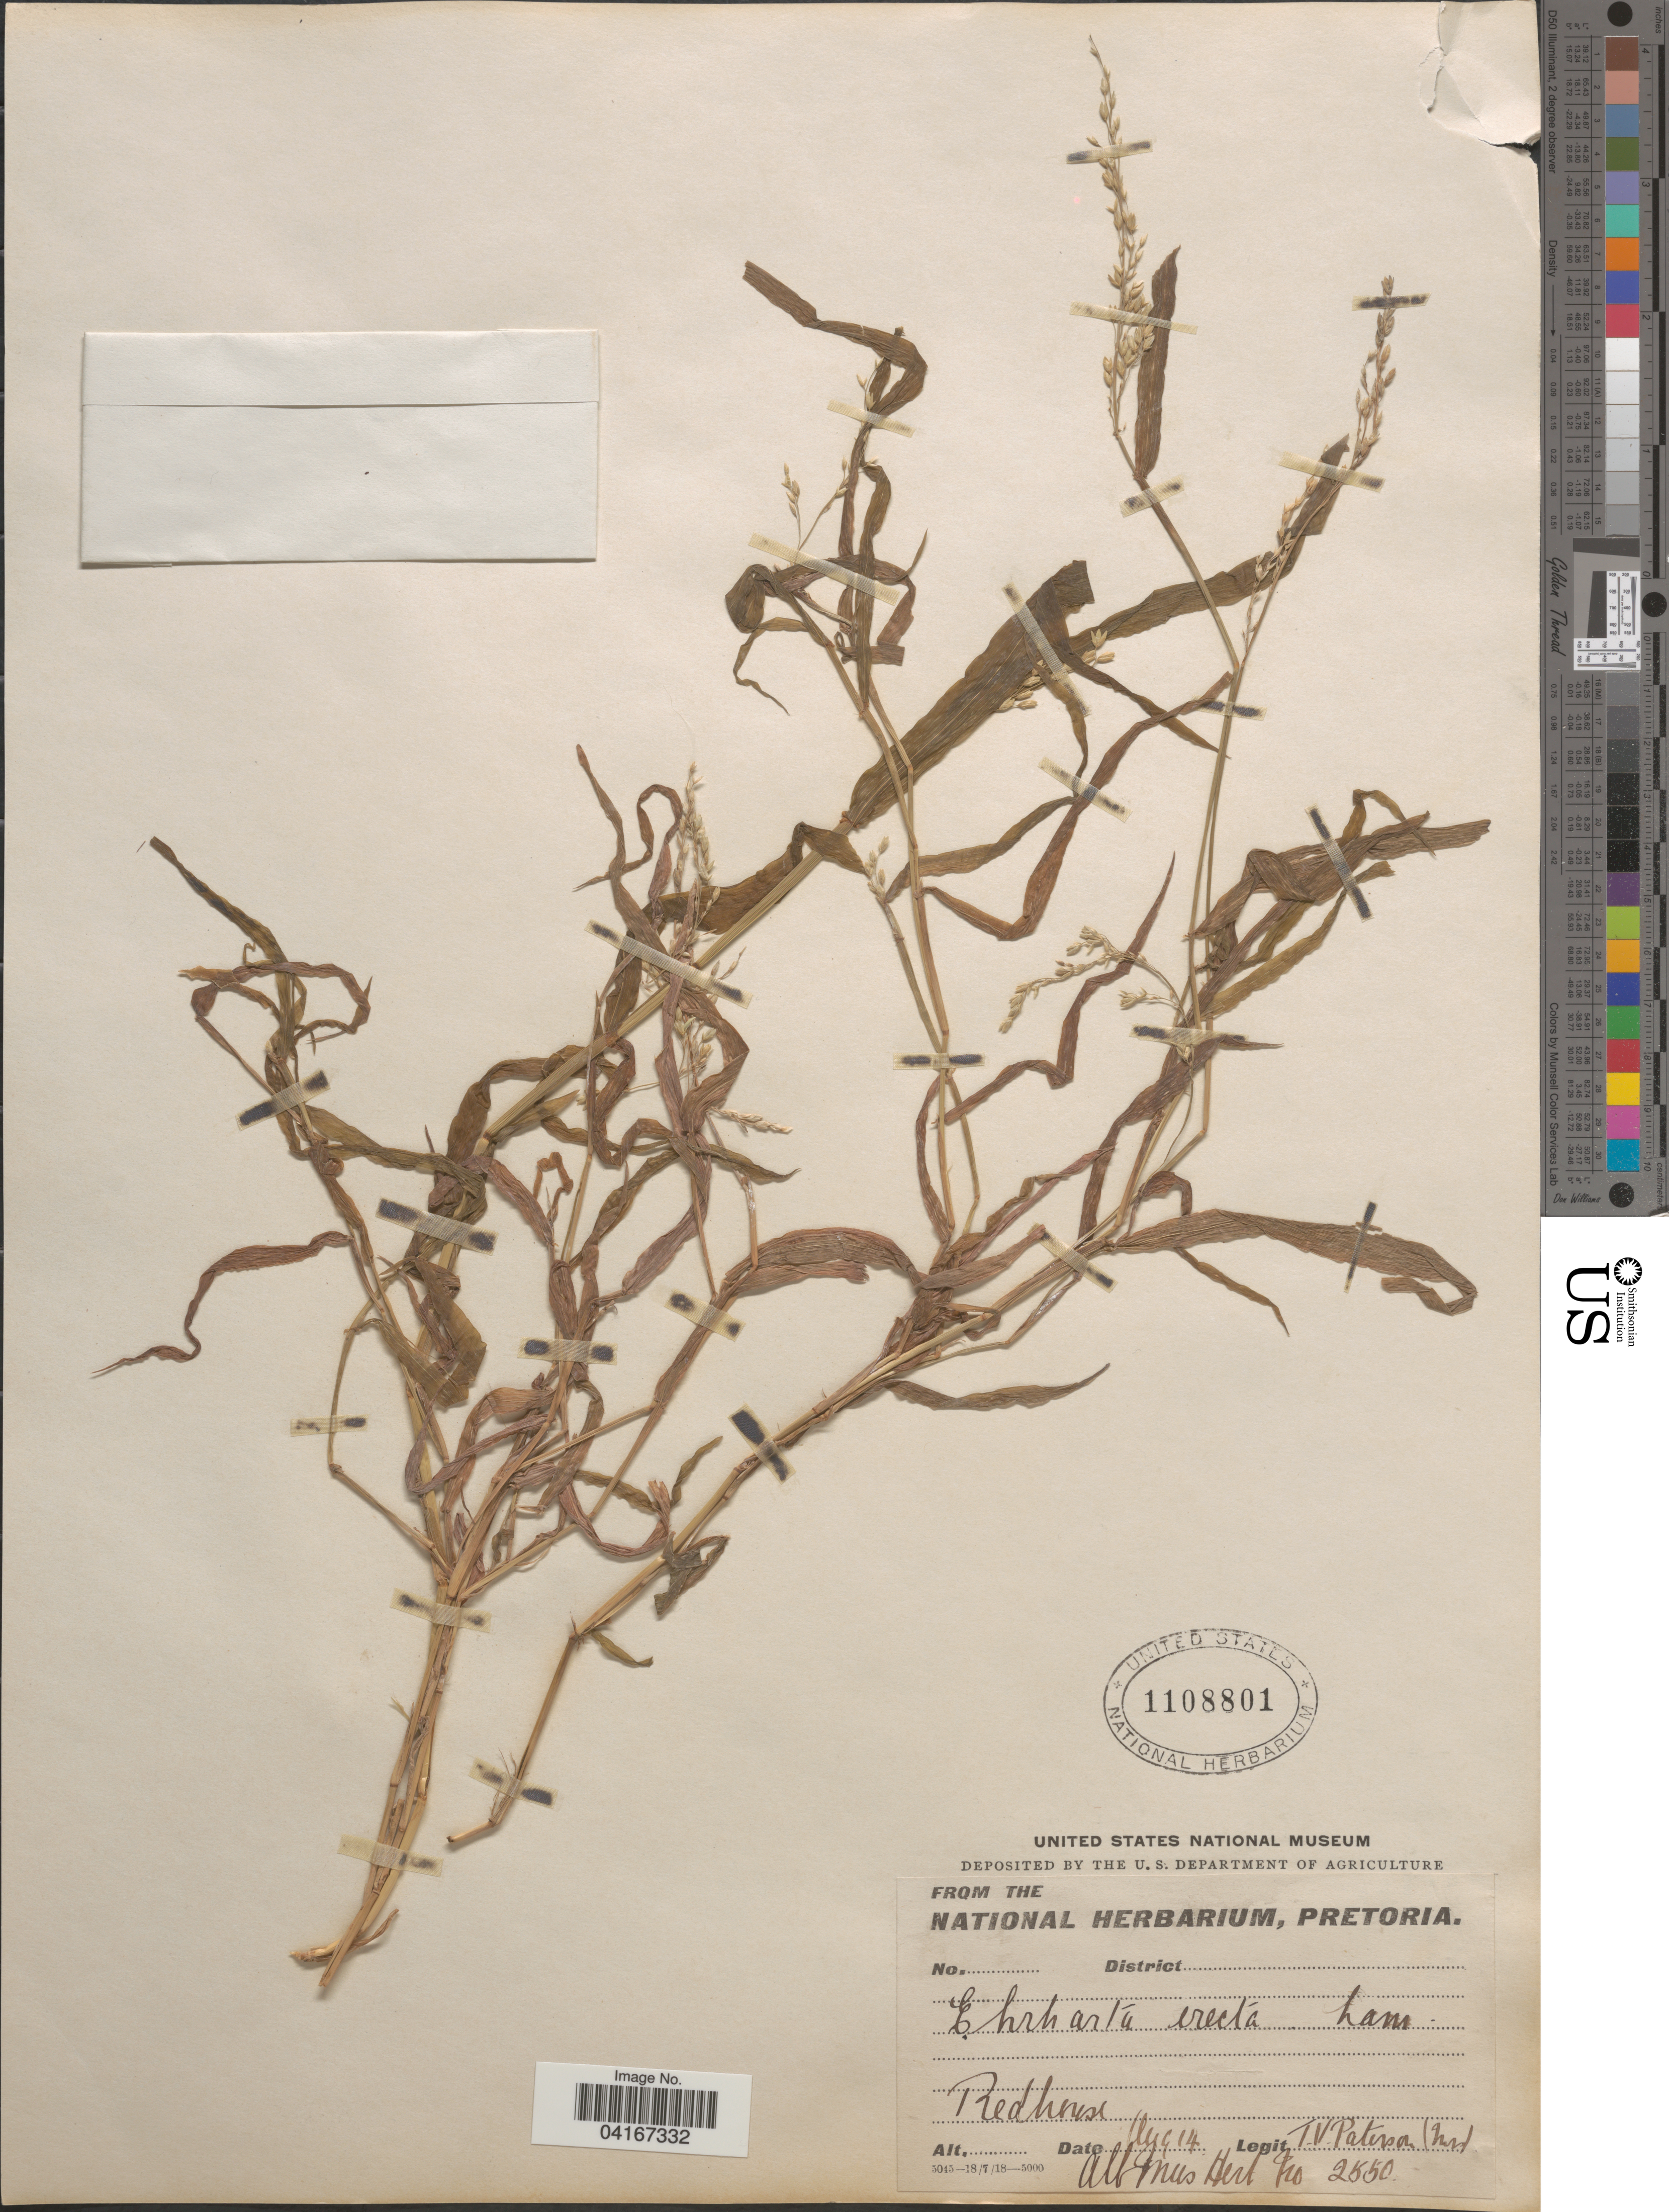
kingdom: Plantae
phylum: Tracheophyta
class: Liliopsida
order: Poales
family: Poaceae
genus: Ehrharta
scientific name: Ehrharta erecta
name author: Lam.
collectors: T. Paterson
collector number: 2550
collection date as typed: Transcribed d/m/y: /8/14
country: South Africa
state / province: Eastern Cape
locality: Redhouse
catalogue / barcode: US 1108801